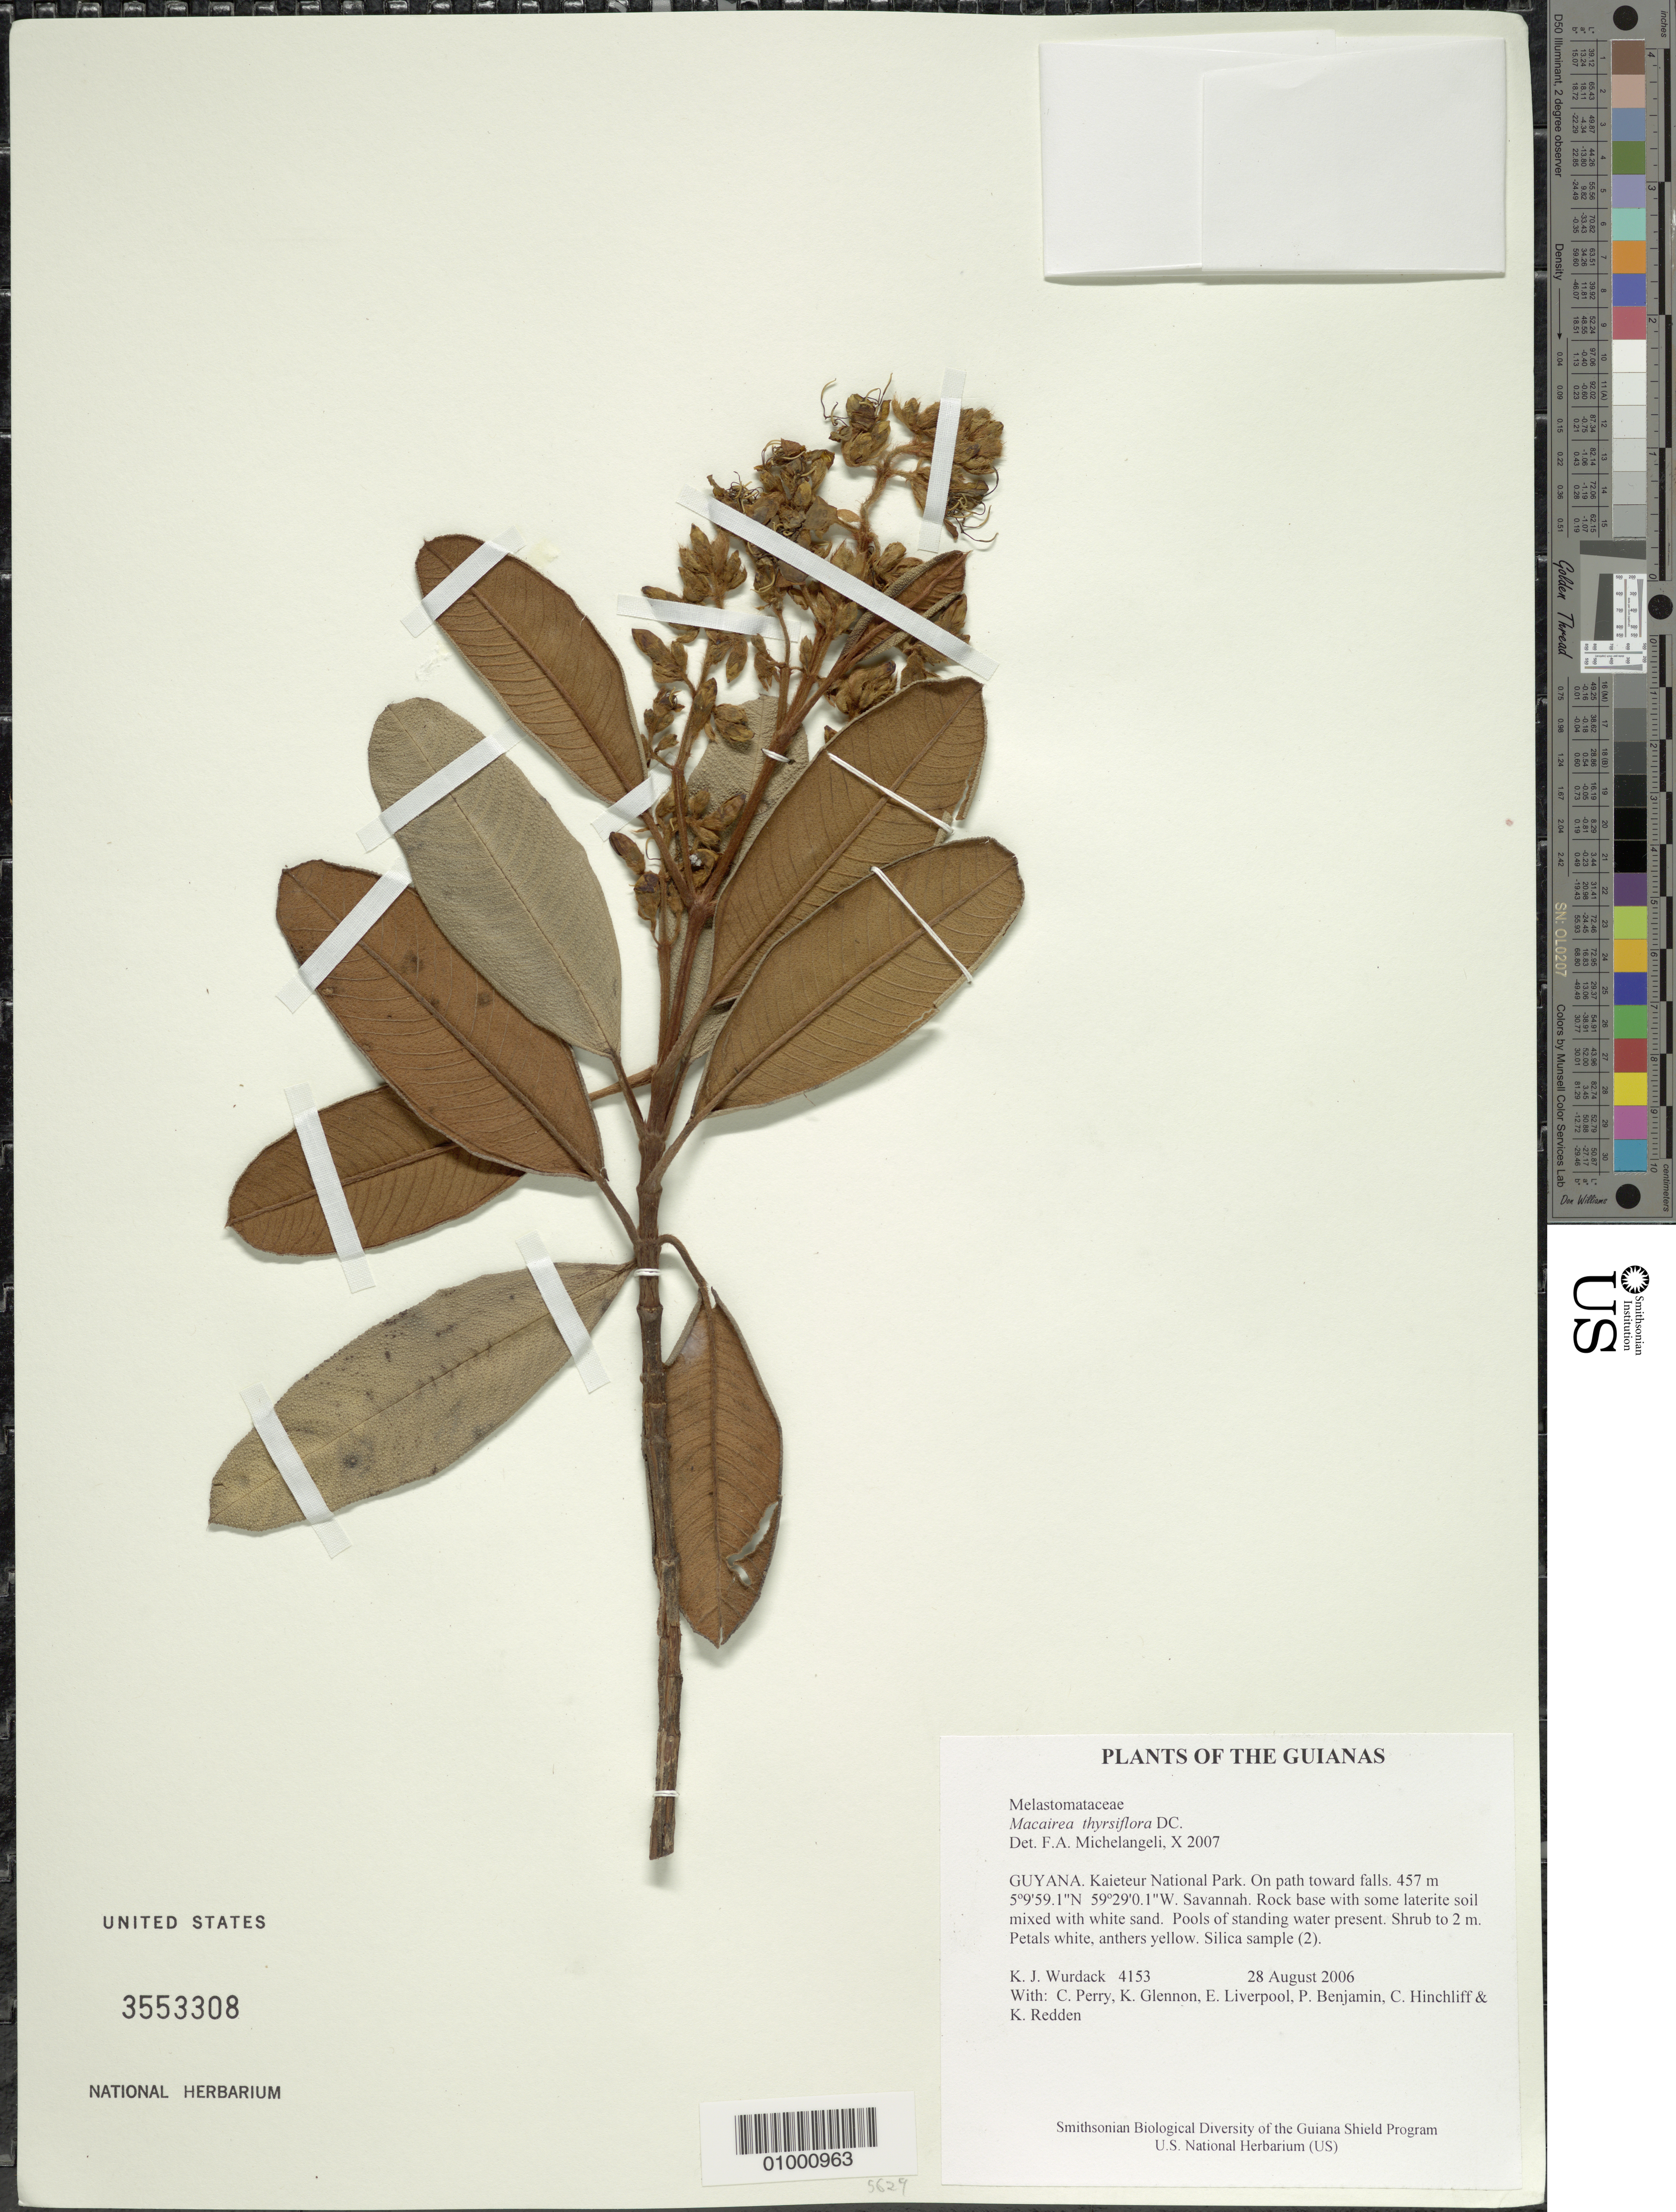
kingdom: Plantae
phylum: Tracheophyta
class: Magnoliopsida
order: Myrtales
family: Melastomataceae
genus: Macairea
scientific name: Macairea aspera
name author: N.E. Br.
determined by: Nunes da Silva, Diego, (RB), Jardim Botanico do Rio de Janeiro - Herbario (BRAZIL)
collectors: K. Wurdack, C. Perry, K. Glennon, E. Liverpool, P. Benjamin, C. E. Hinchliff & K. M. Redden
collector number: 4153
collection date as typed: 28 August 2006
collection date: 2006-08-28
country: Guyana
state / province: Potaro-Siparuni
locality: Kaieteur National Park. On path toward falls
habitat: Savanna. Rock base with some laterite soil mixed with white sand. Pools of standing water present.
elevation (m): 457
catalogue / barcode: US 3553308